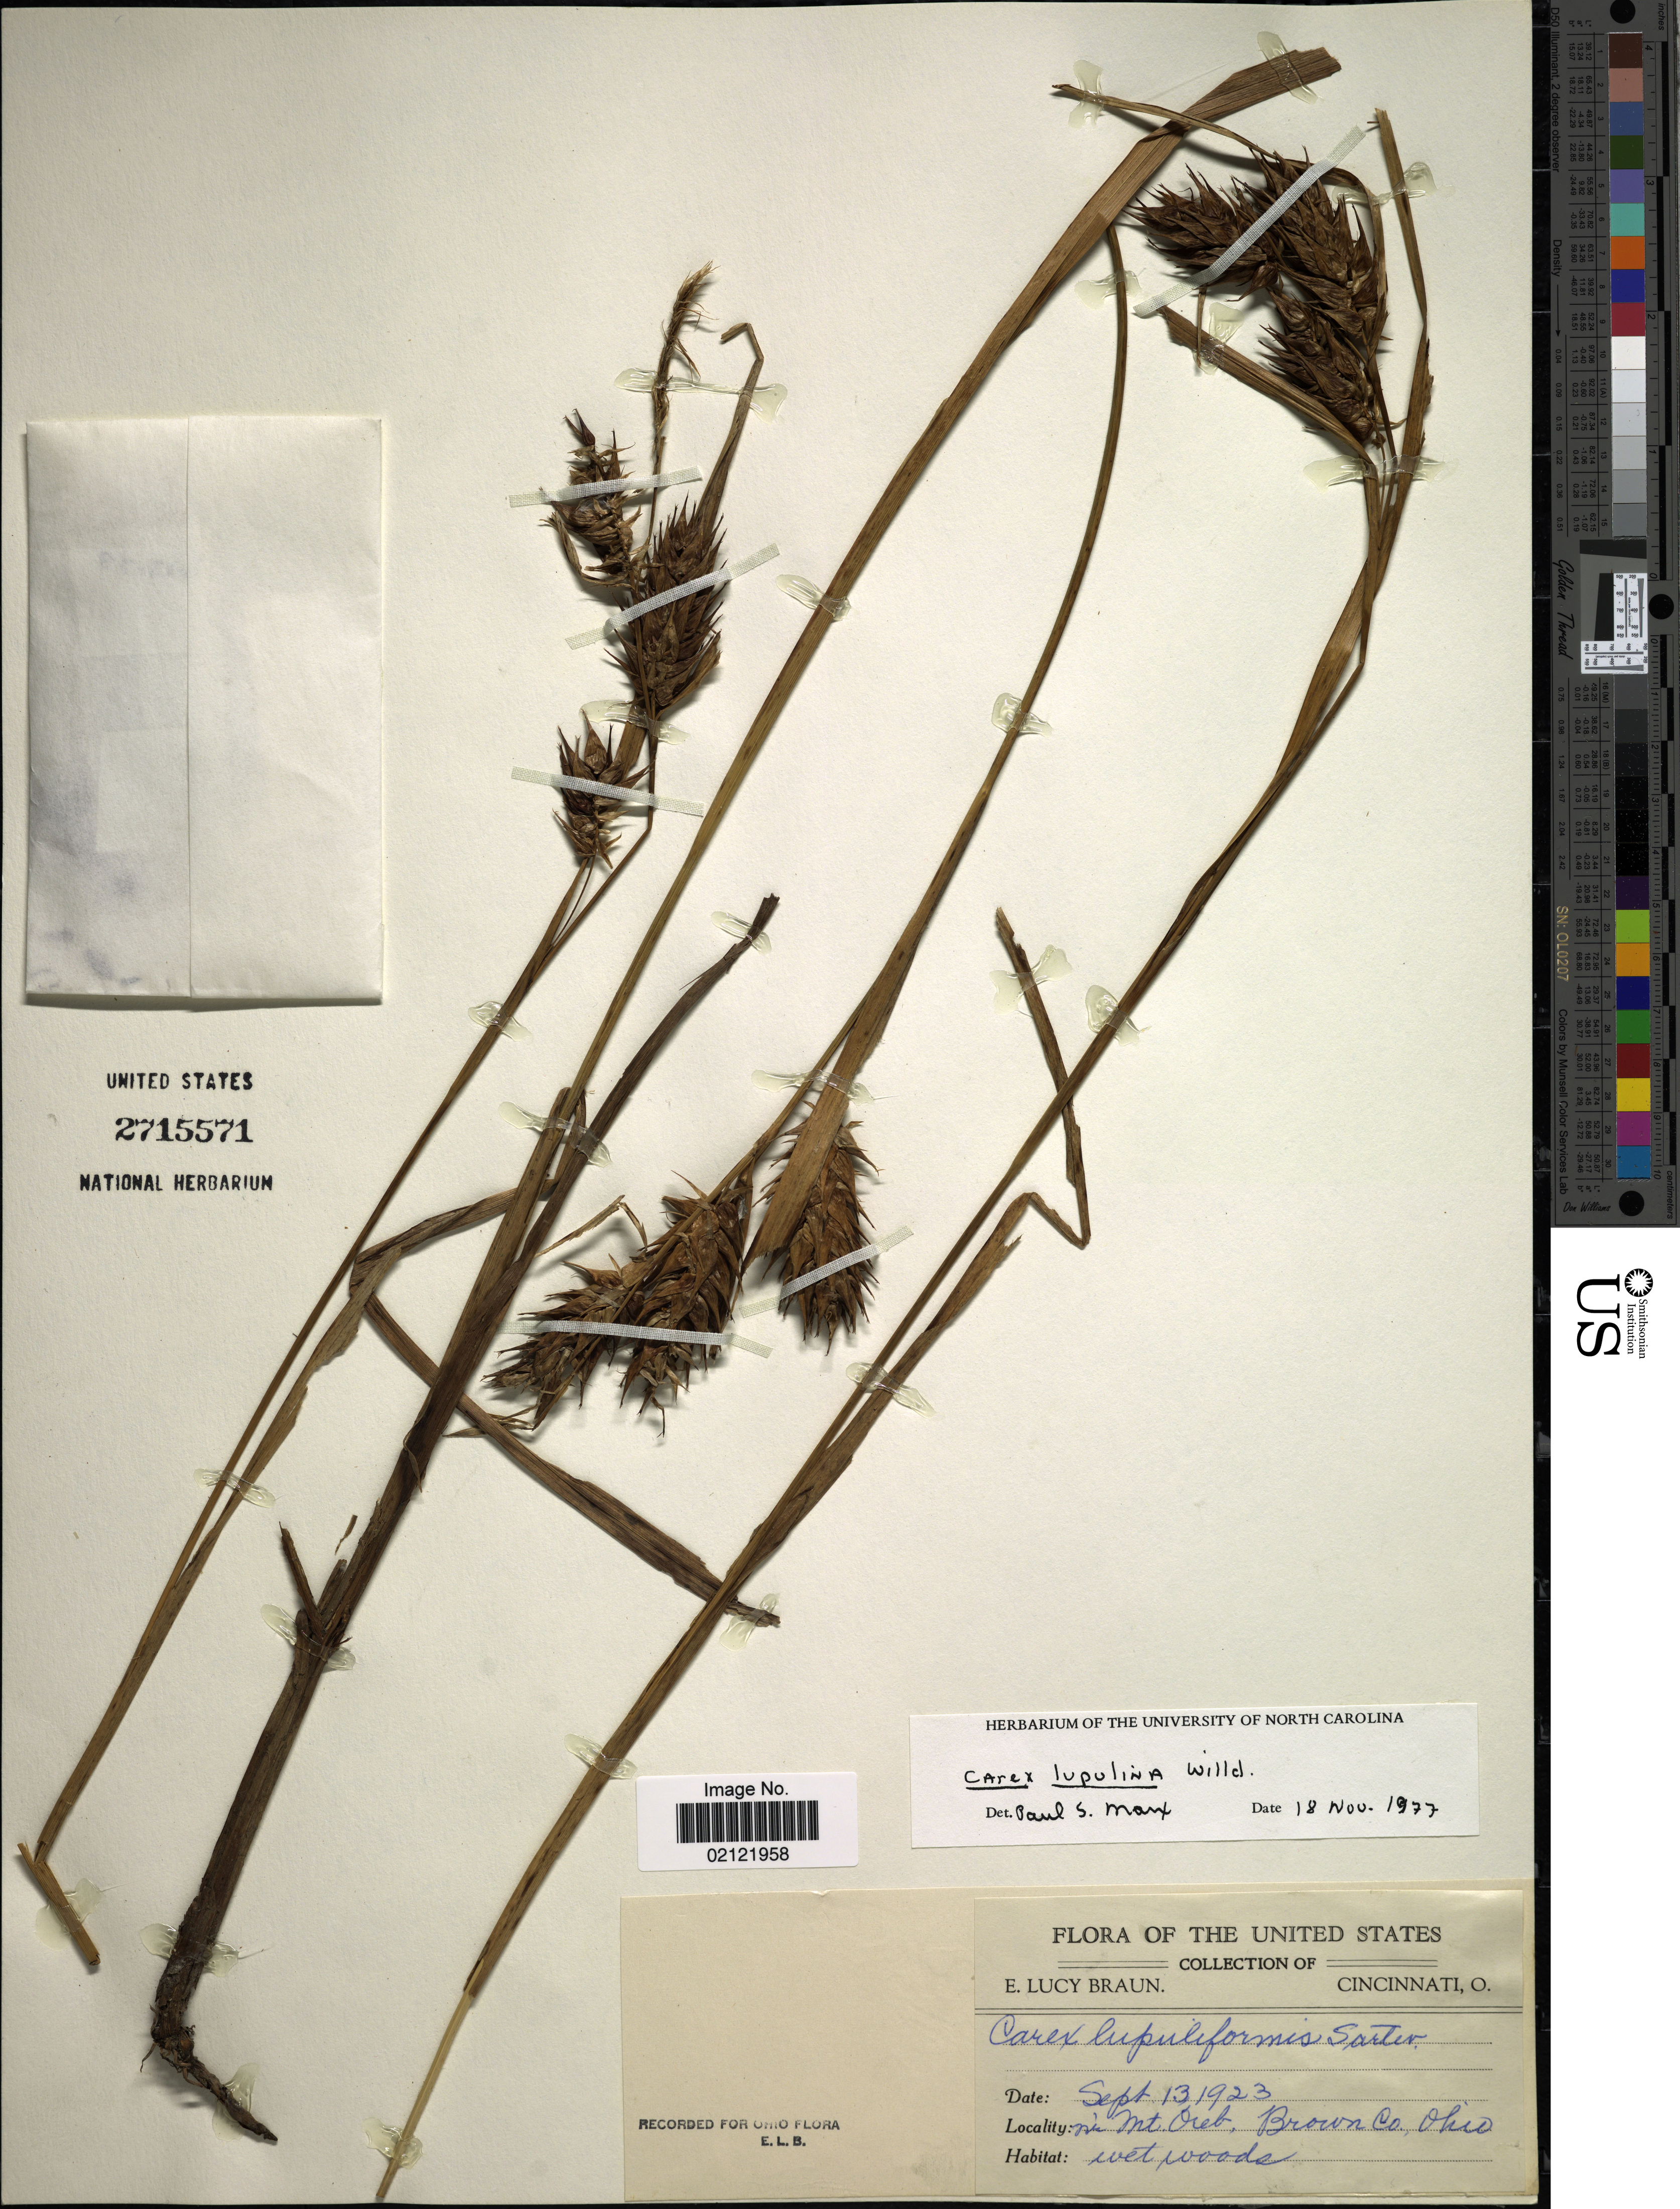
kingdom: Plantae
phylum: Tracheophyta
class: Liliopsida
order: Poales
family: Cyperaceae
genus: Carex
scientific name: Carex lupulina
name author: Muhl. ex Willd.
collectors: E. L. Braun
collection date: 1923-09-13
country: United States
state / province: Ohio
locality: Nr. Mt. Orab., Brown Co., Ohio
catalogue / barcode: US 2715571